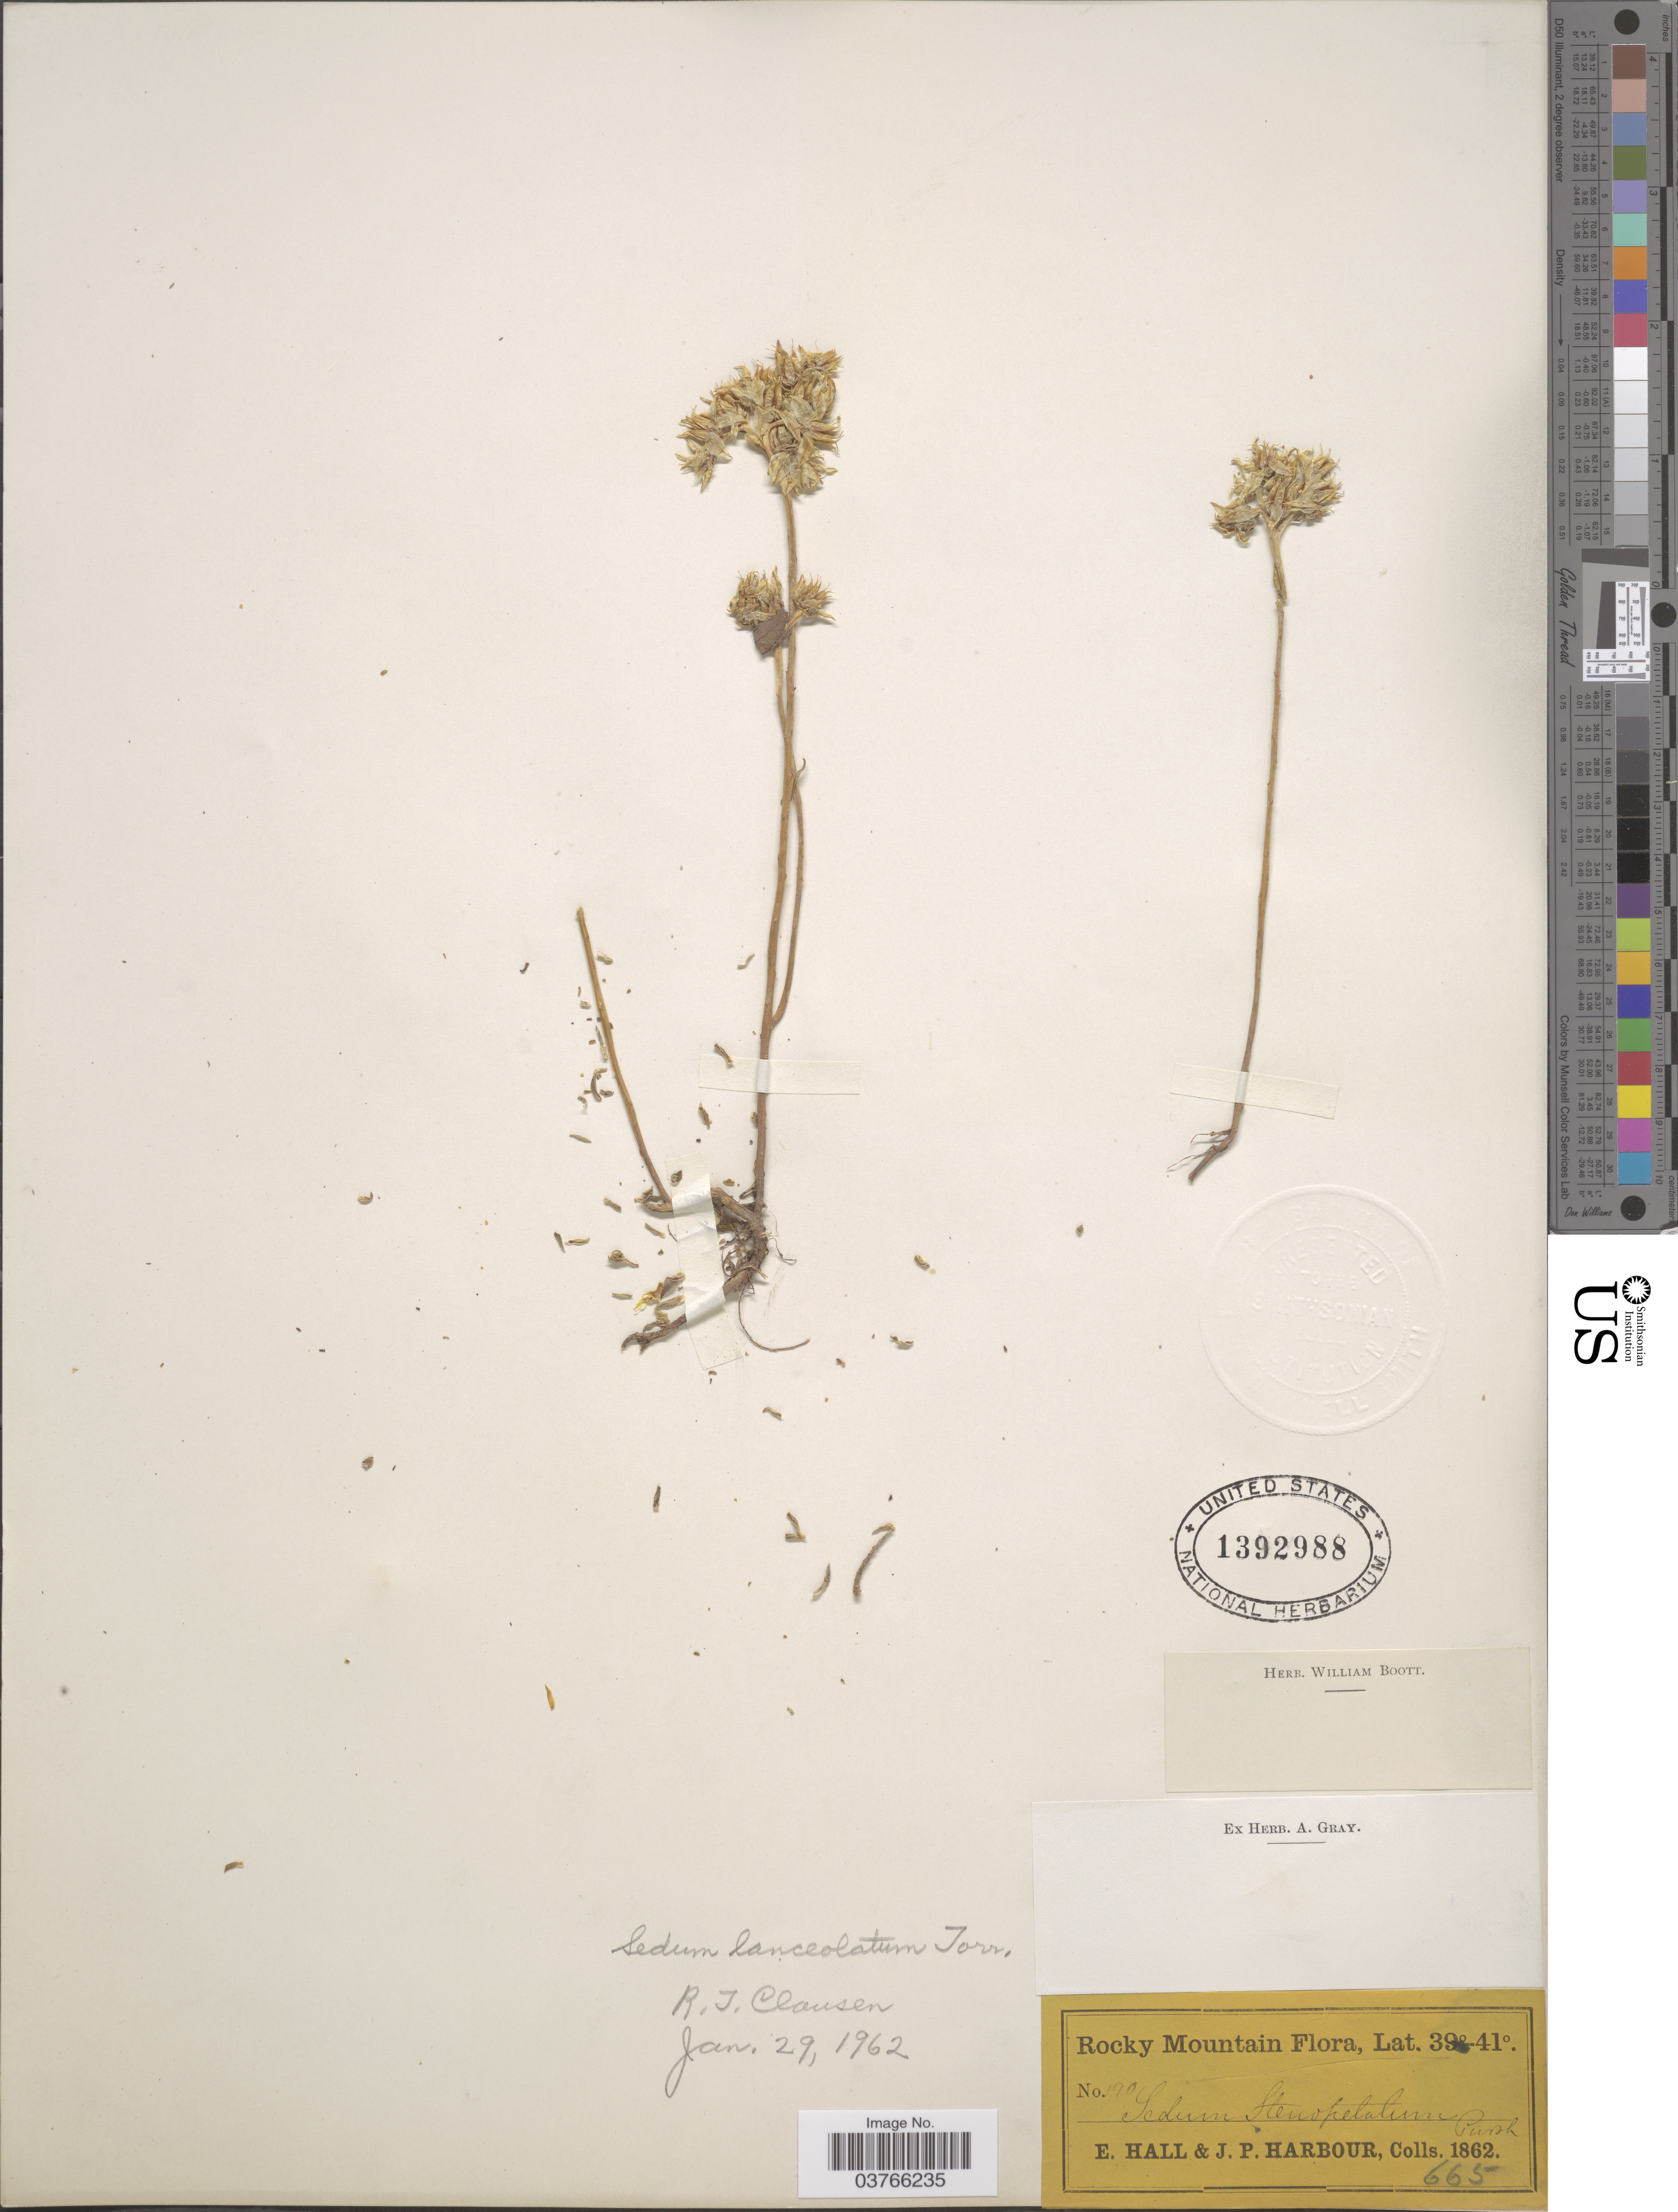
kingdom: Plantae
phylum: Tracheophyta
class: Magnoliopsida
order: Saxifragales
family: Crassulaceae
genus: Sedum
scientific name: Sedum lanceolatum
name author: Torr.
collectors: E. Hall & J. Harbour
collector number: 190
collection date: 1862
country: United States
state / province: Colorado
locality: Rocky Mountain.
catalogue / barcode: US 1392988